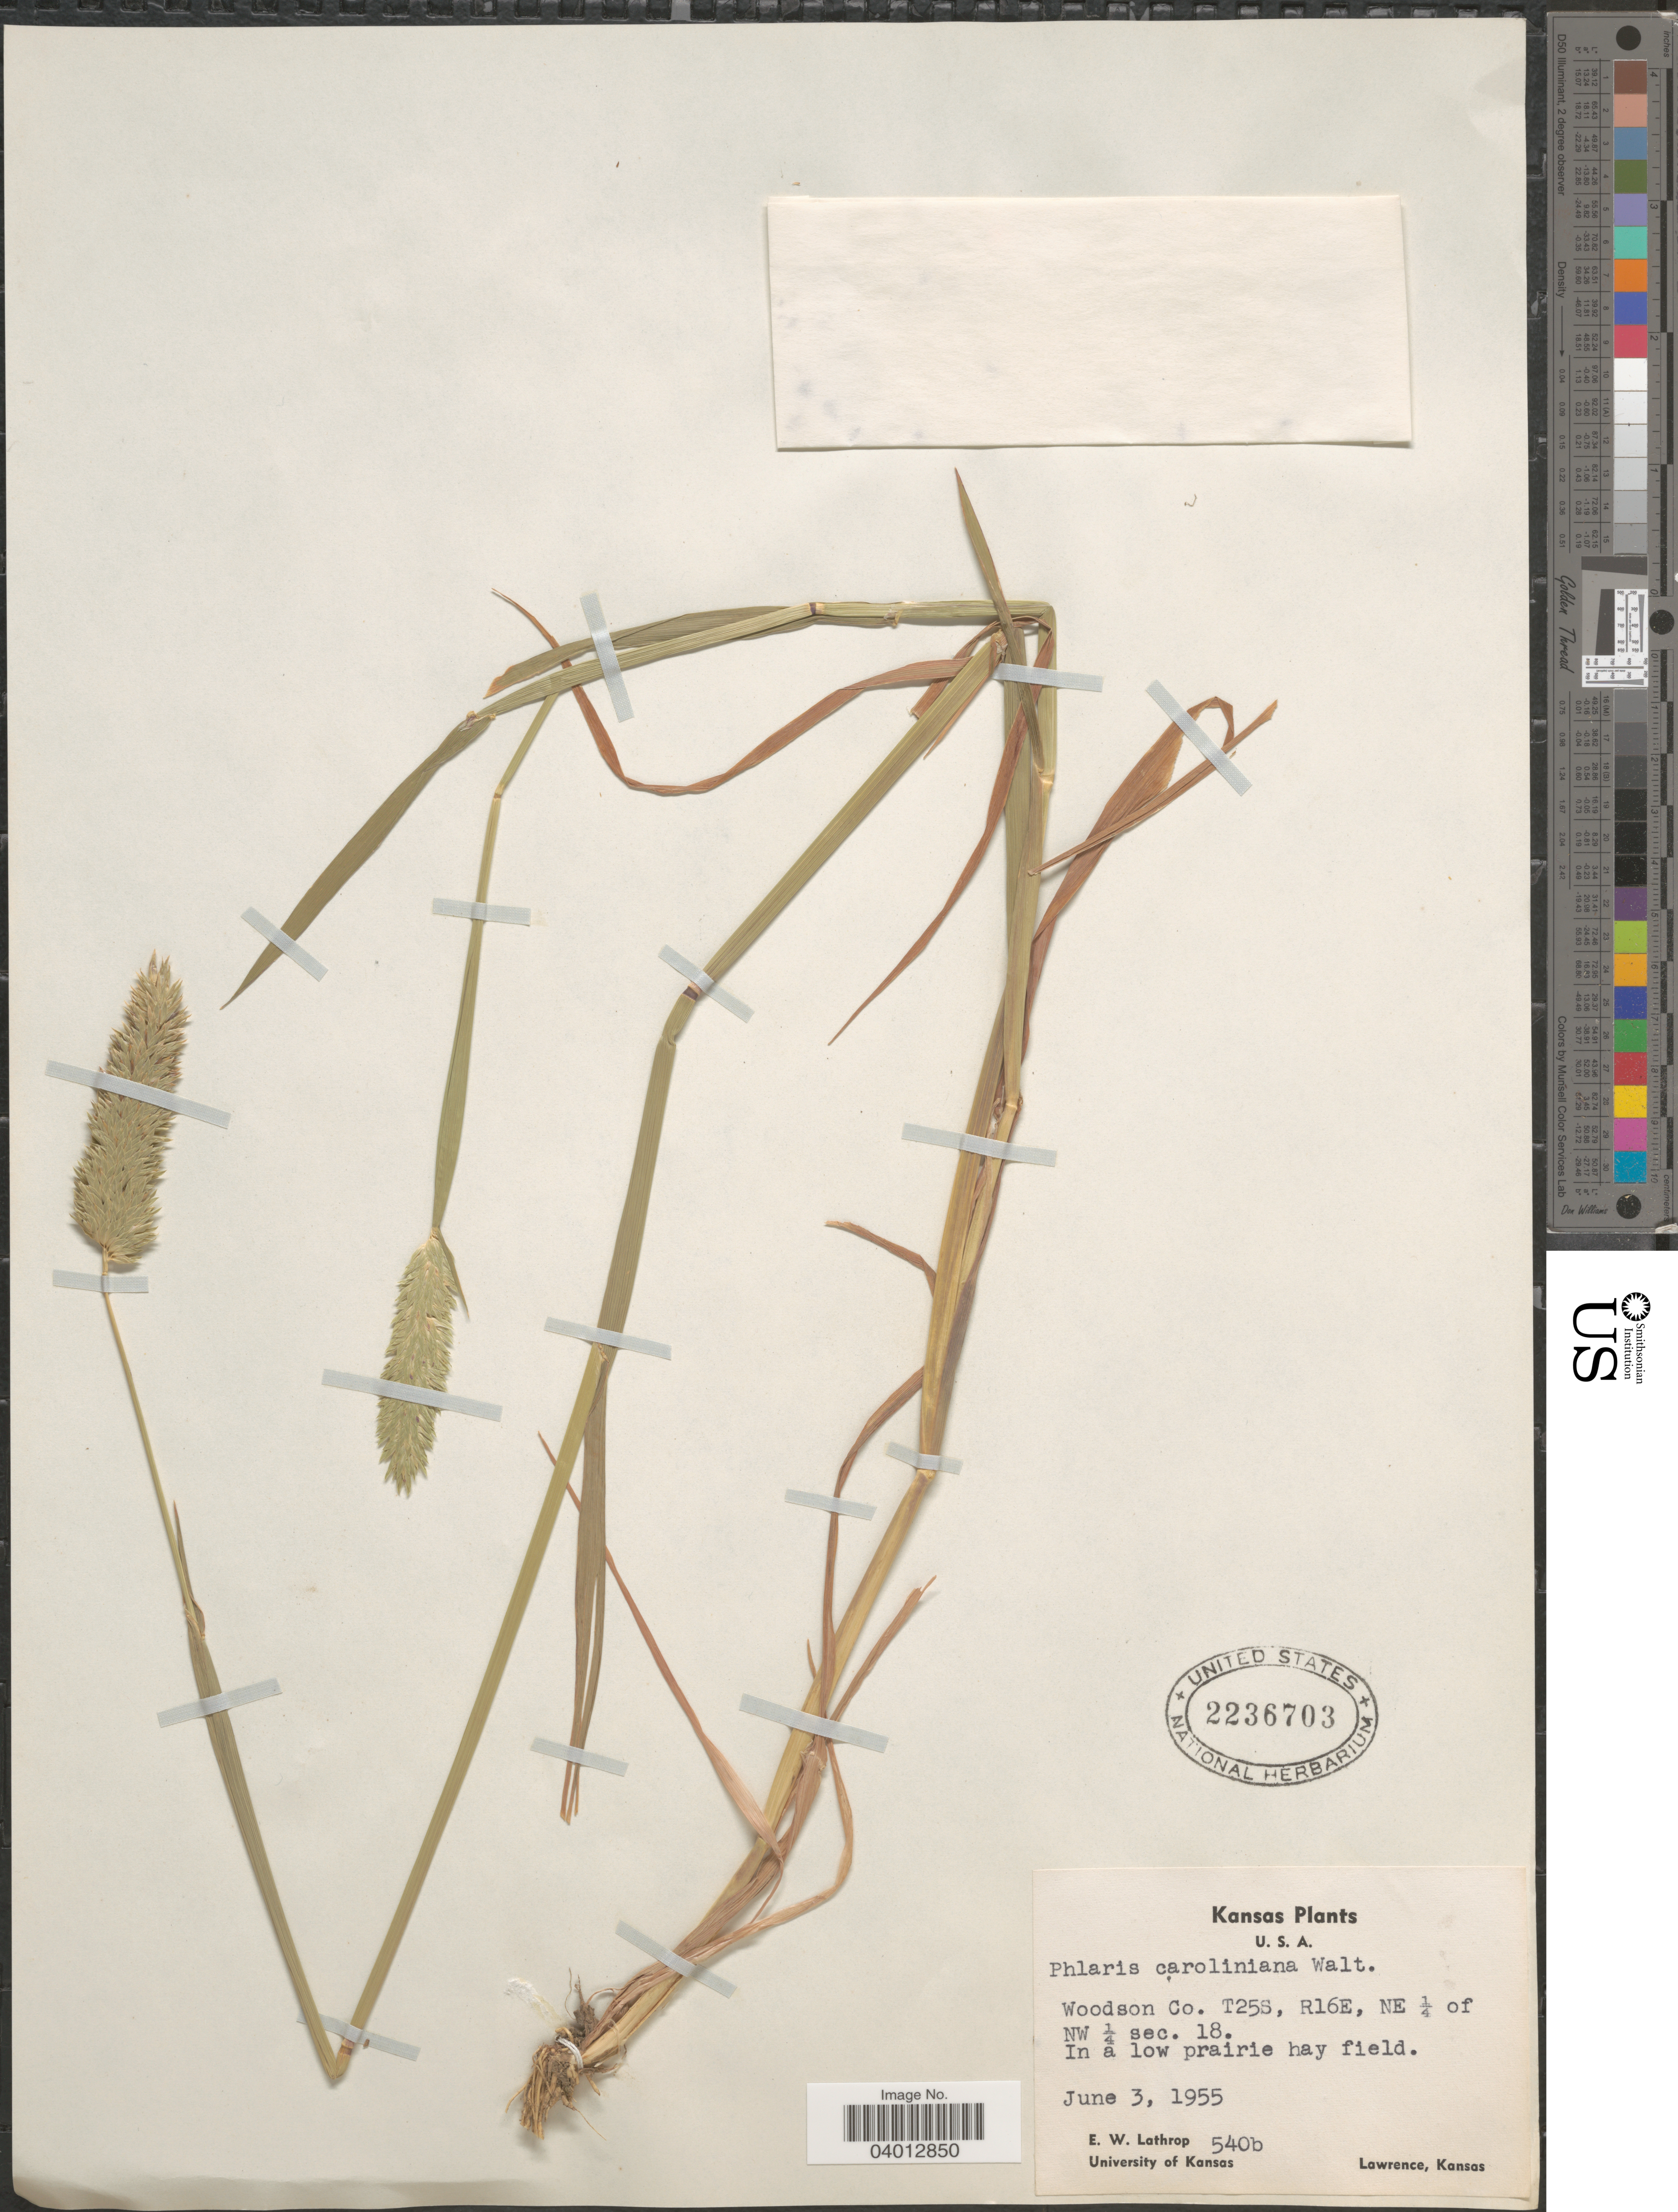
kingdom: Plantae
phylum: Tracheophyta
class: Liliopsida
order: Poales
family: Poaceae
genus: Phalaris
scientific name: Phalaris caroliniana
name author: Walter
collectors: E. W. Lathrop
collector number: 540b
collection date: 1955-06-03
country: United States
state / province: Kansas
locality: Woodson Co. T25S, R16E, NE ¼ of NW ¼ sec. 18. In a low prairie hay field.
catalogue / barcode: US 2236703